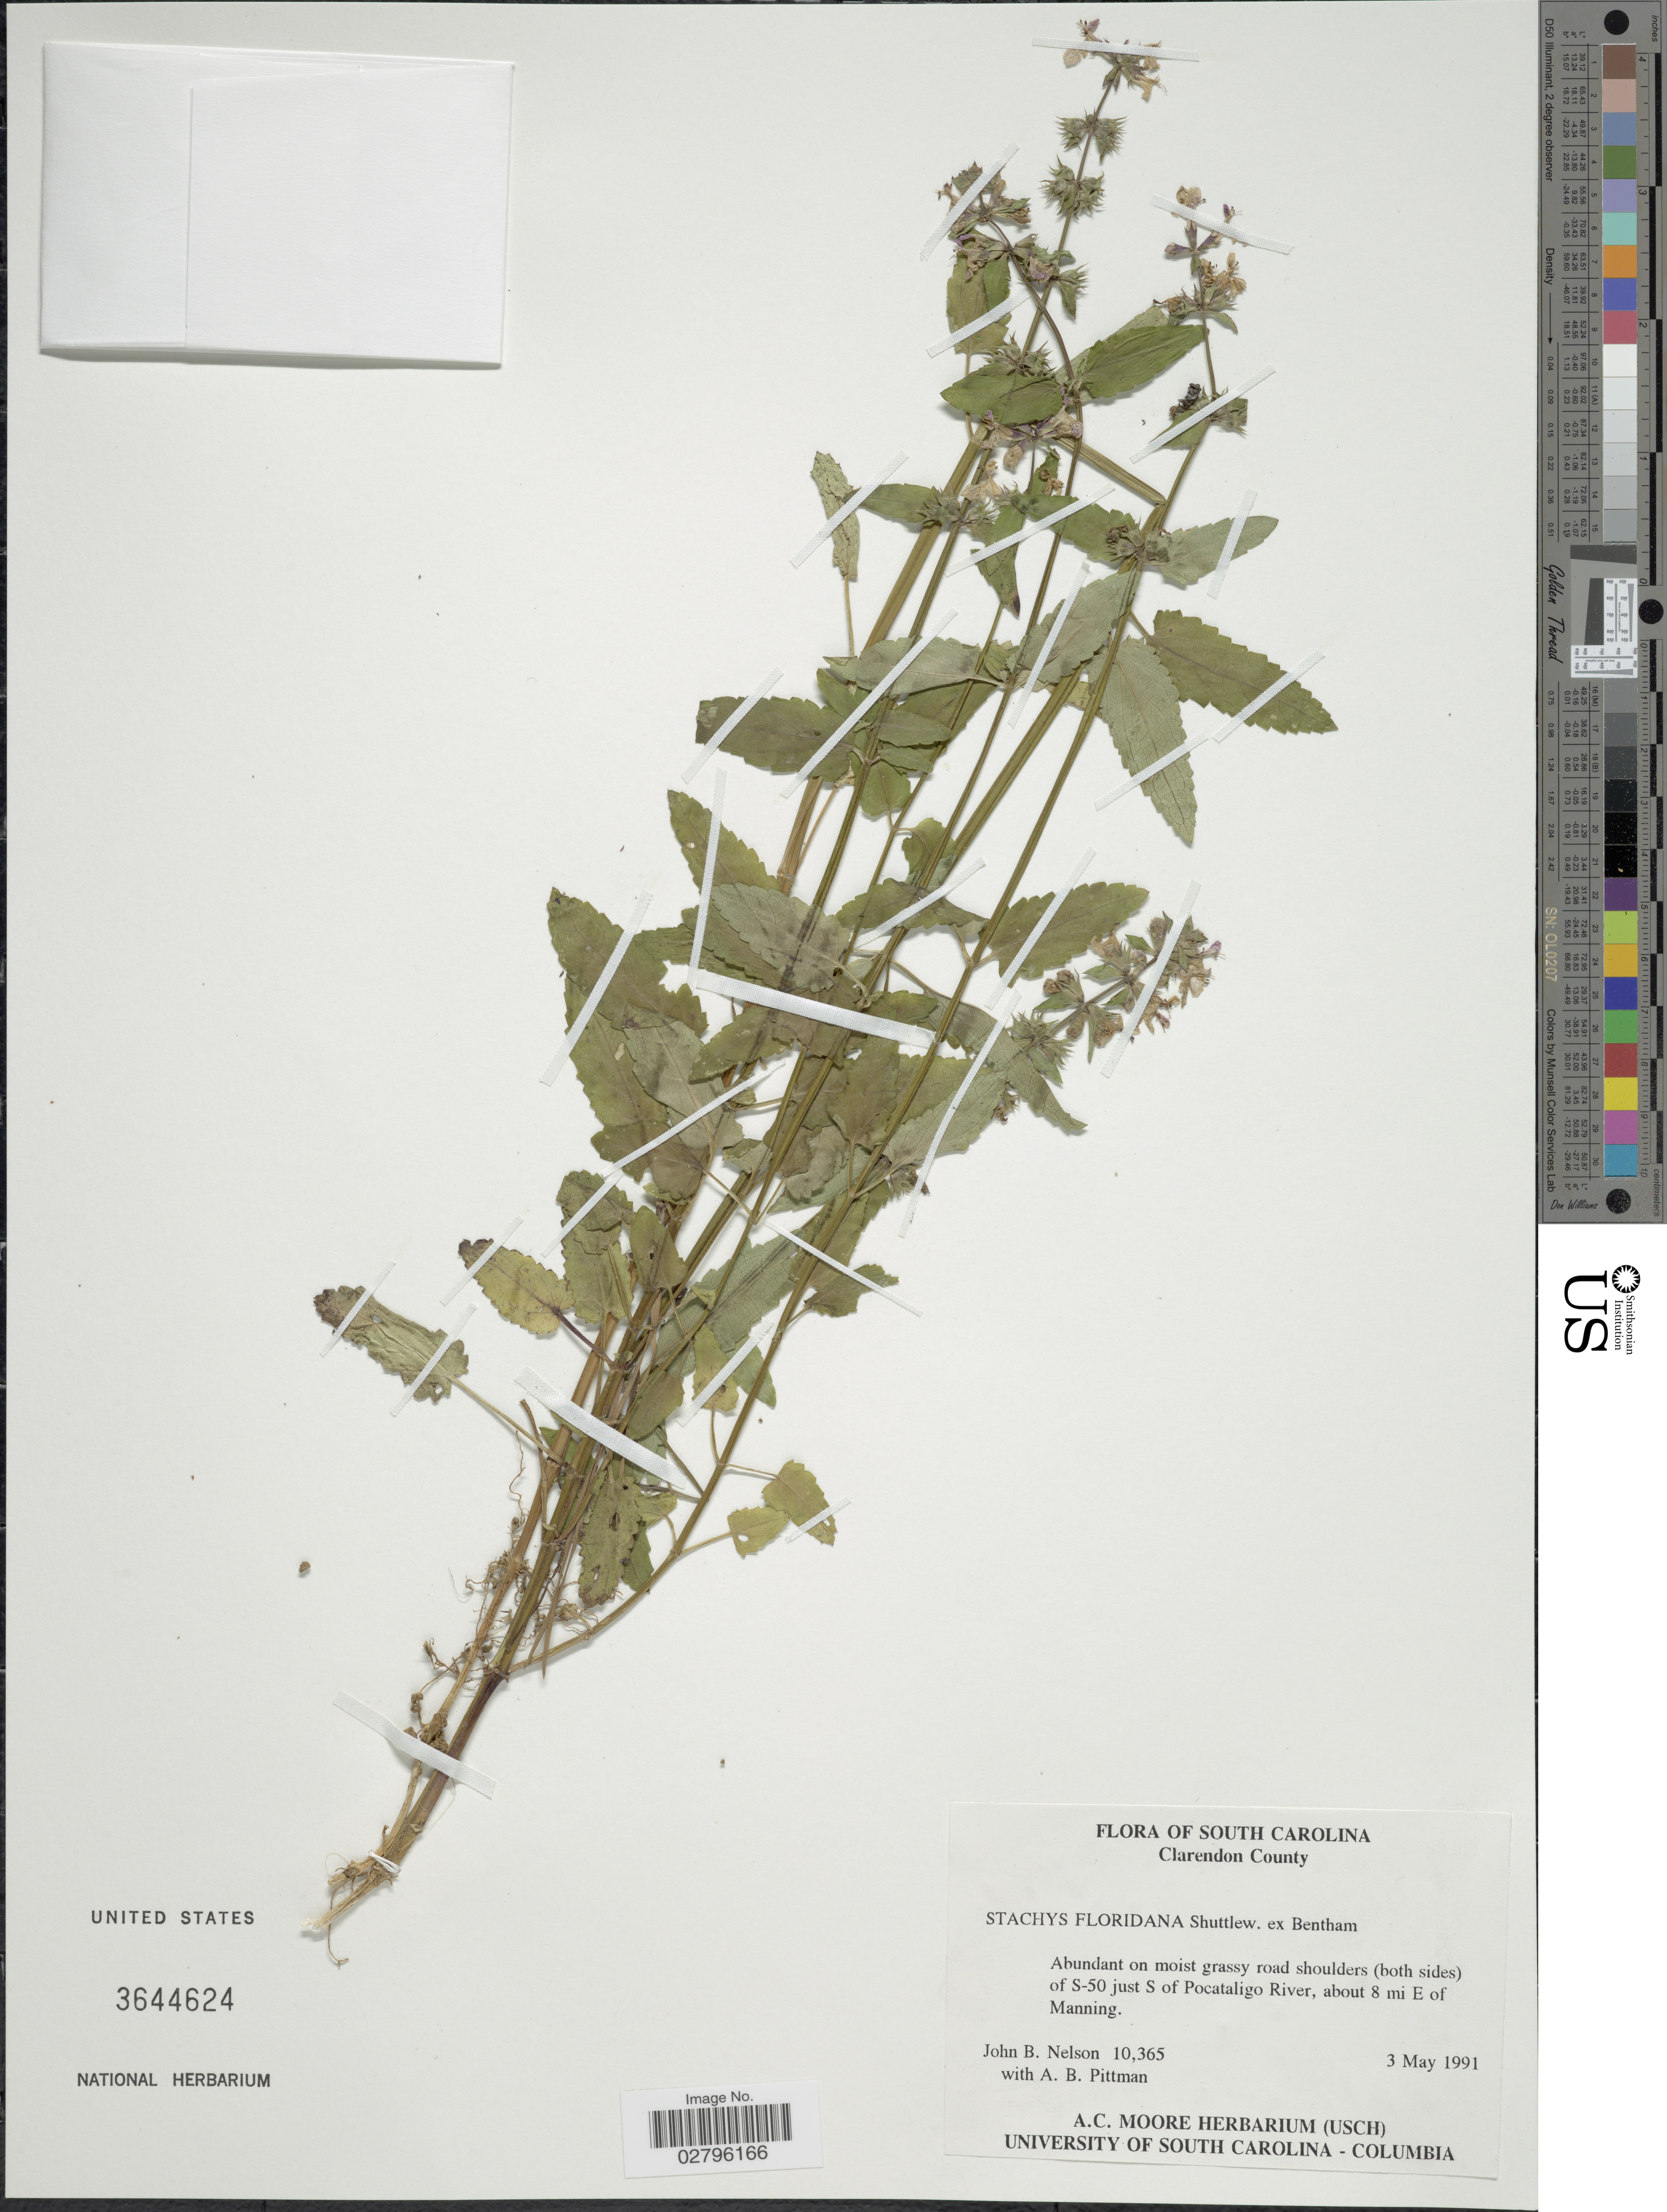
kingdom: Plantae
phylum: Tracheophyta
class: Magnoliopsida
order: Lamiales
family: Lamiaceae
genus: Stachys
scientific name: Stachys floridana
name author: Shuttlew. ex Benth.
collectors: J. B. Nelson & A. B. Pittman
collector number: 10365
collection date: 1991-05-03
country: United States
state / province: South Carolina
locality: Clarendon County. Abundant on moist grassy road shoulders (both sides) of S-50 just S of Pocataligo River, about 8 mi E of Manning.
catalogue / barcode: US 3644624